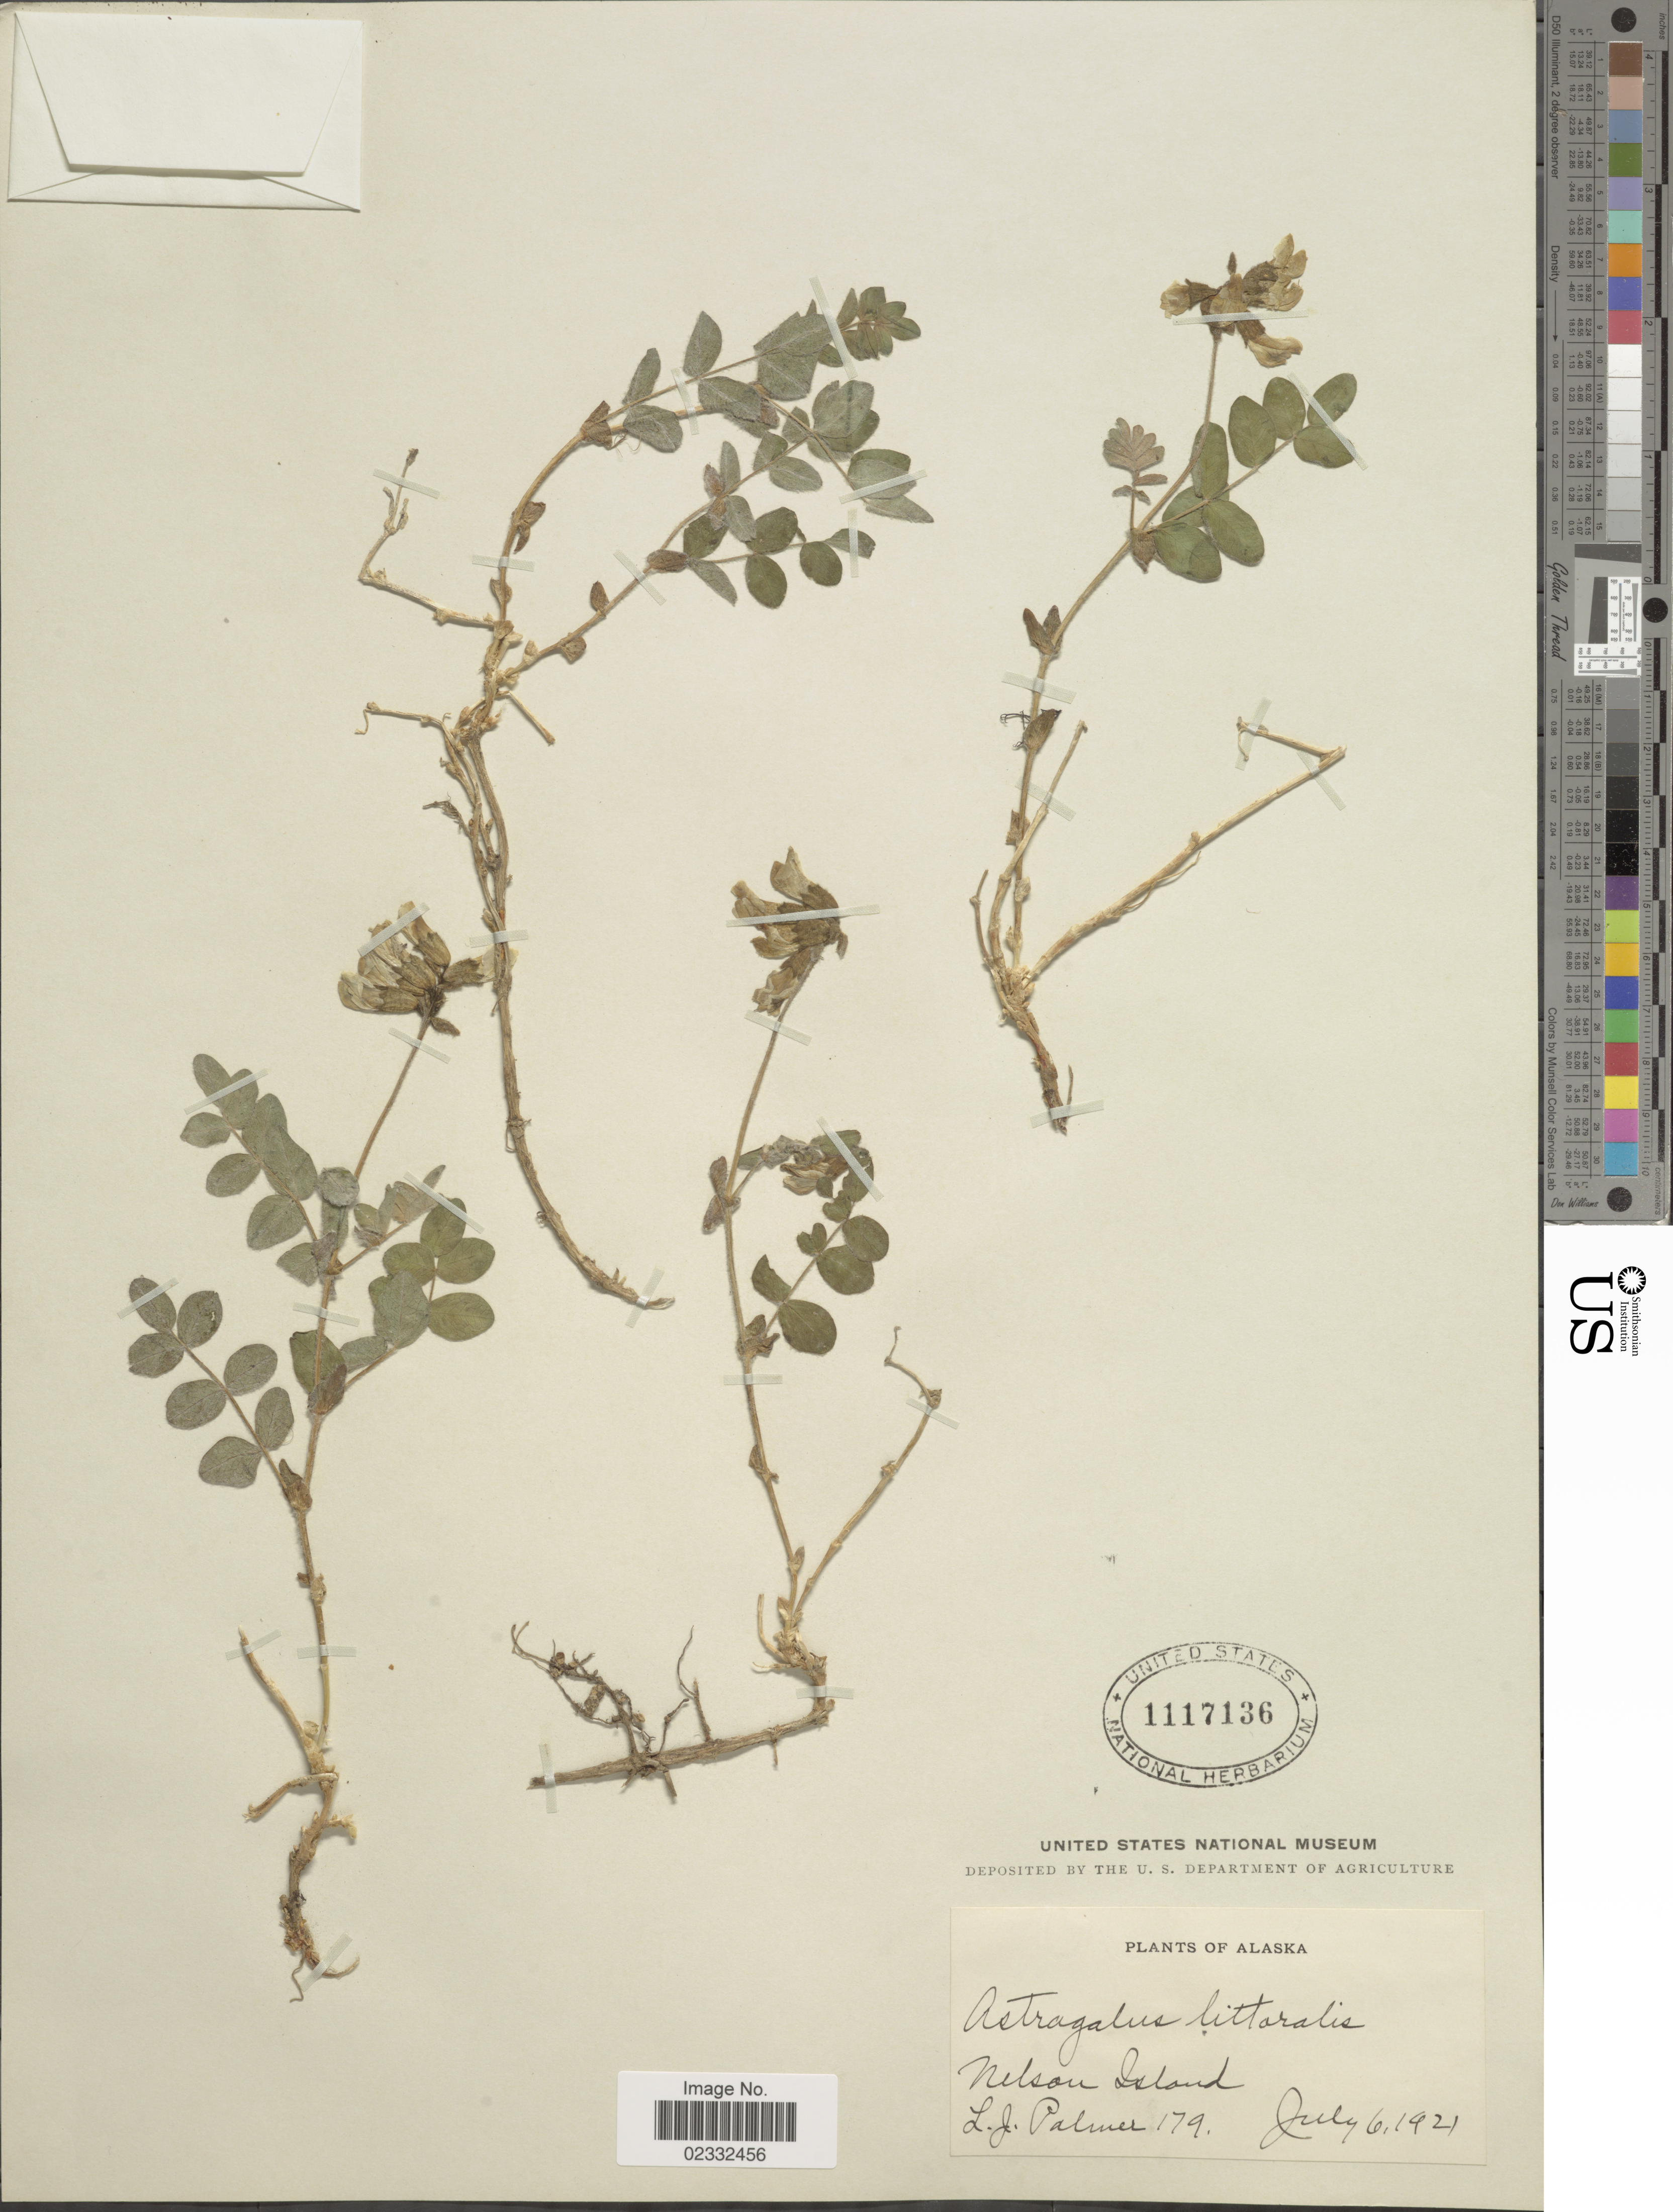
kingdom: Plantae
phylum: Tracheophyta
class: Magnoliopsida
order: Fabales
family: Fabaceae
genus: Astragalus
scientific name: Astragalus littoralis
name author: (Hook.) Coville & Standl. ex Mertie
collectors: L. J. Palmer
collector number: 179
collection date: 1921-07-06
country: United States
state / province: Alaska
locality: Alaska, Nelson Island.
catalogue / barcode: US 1117136